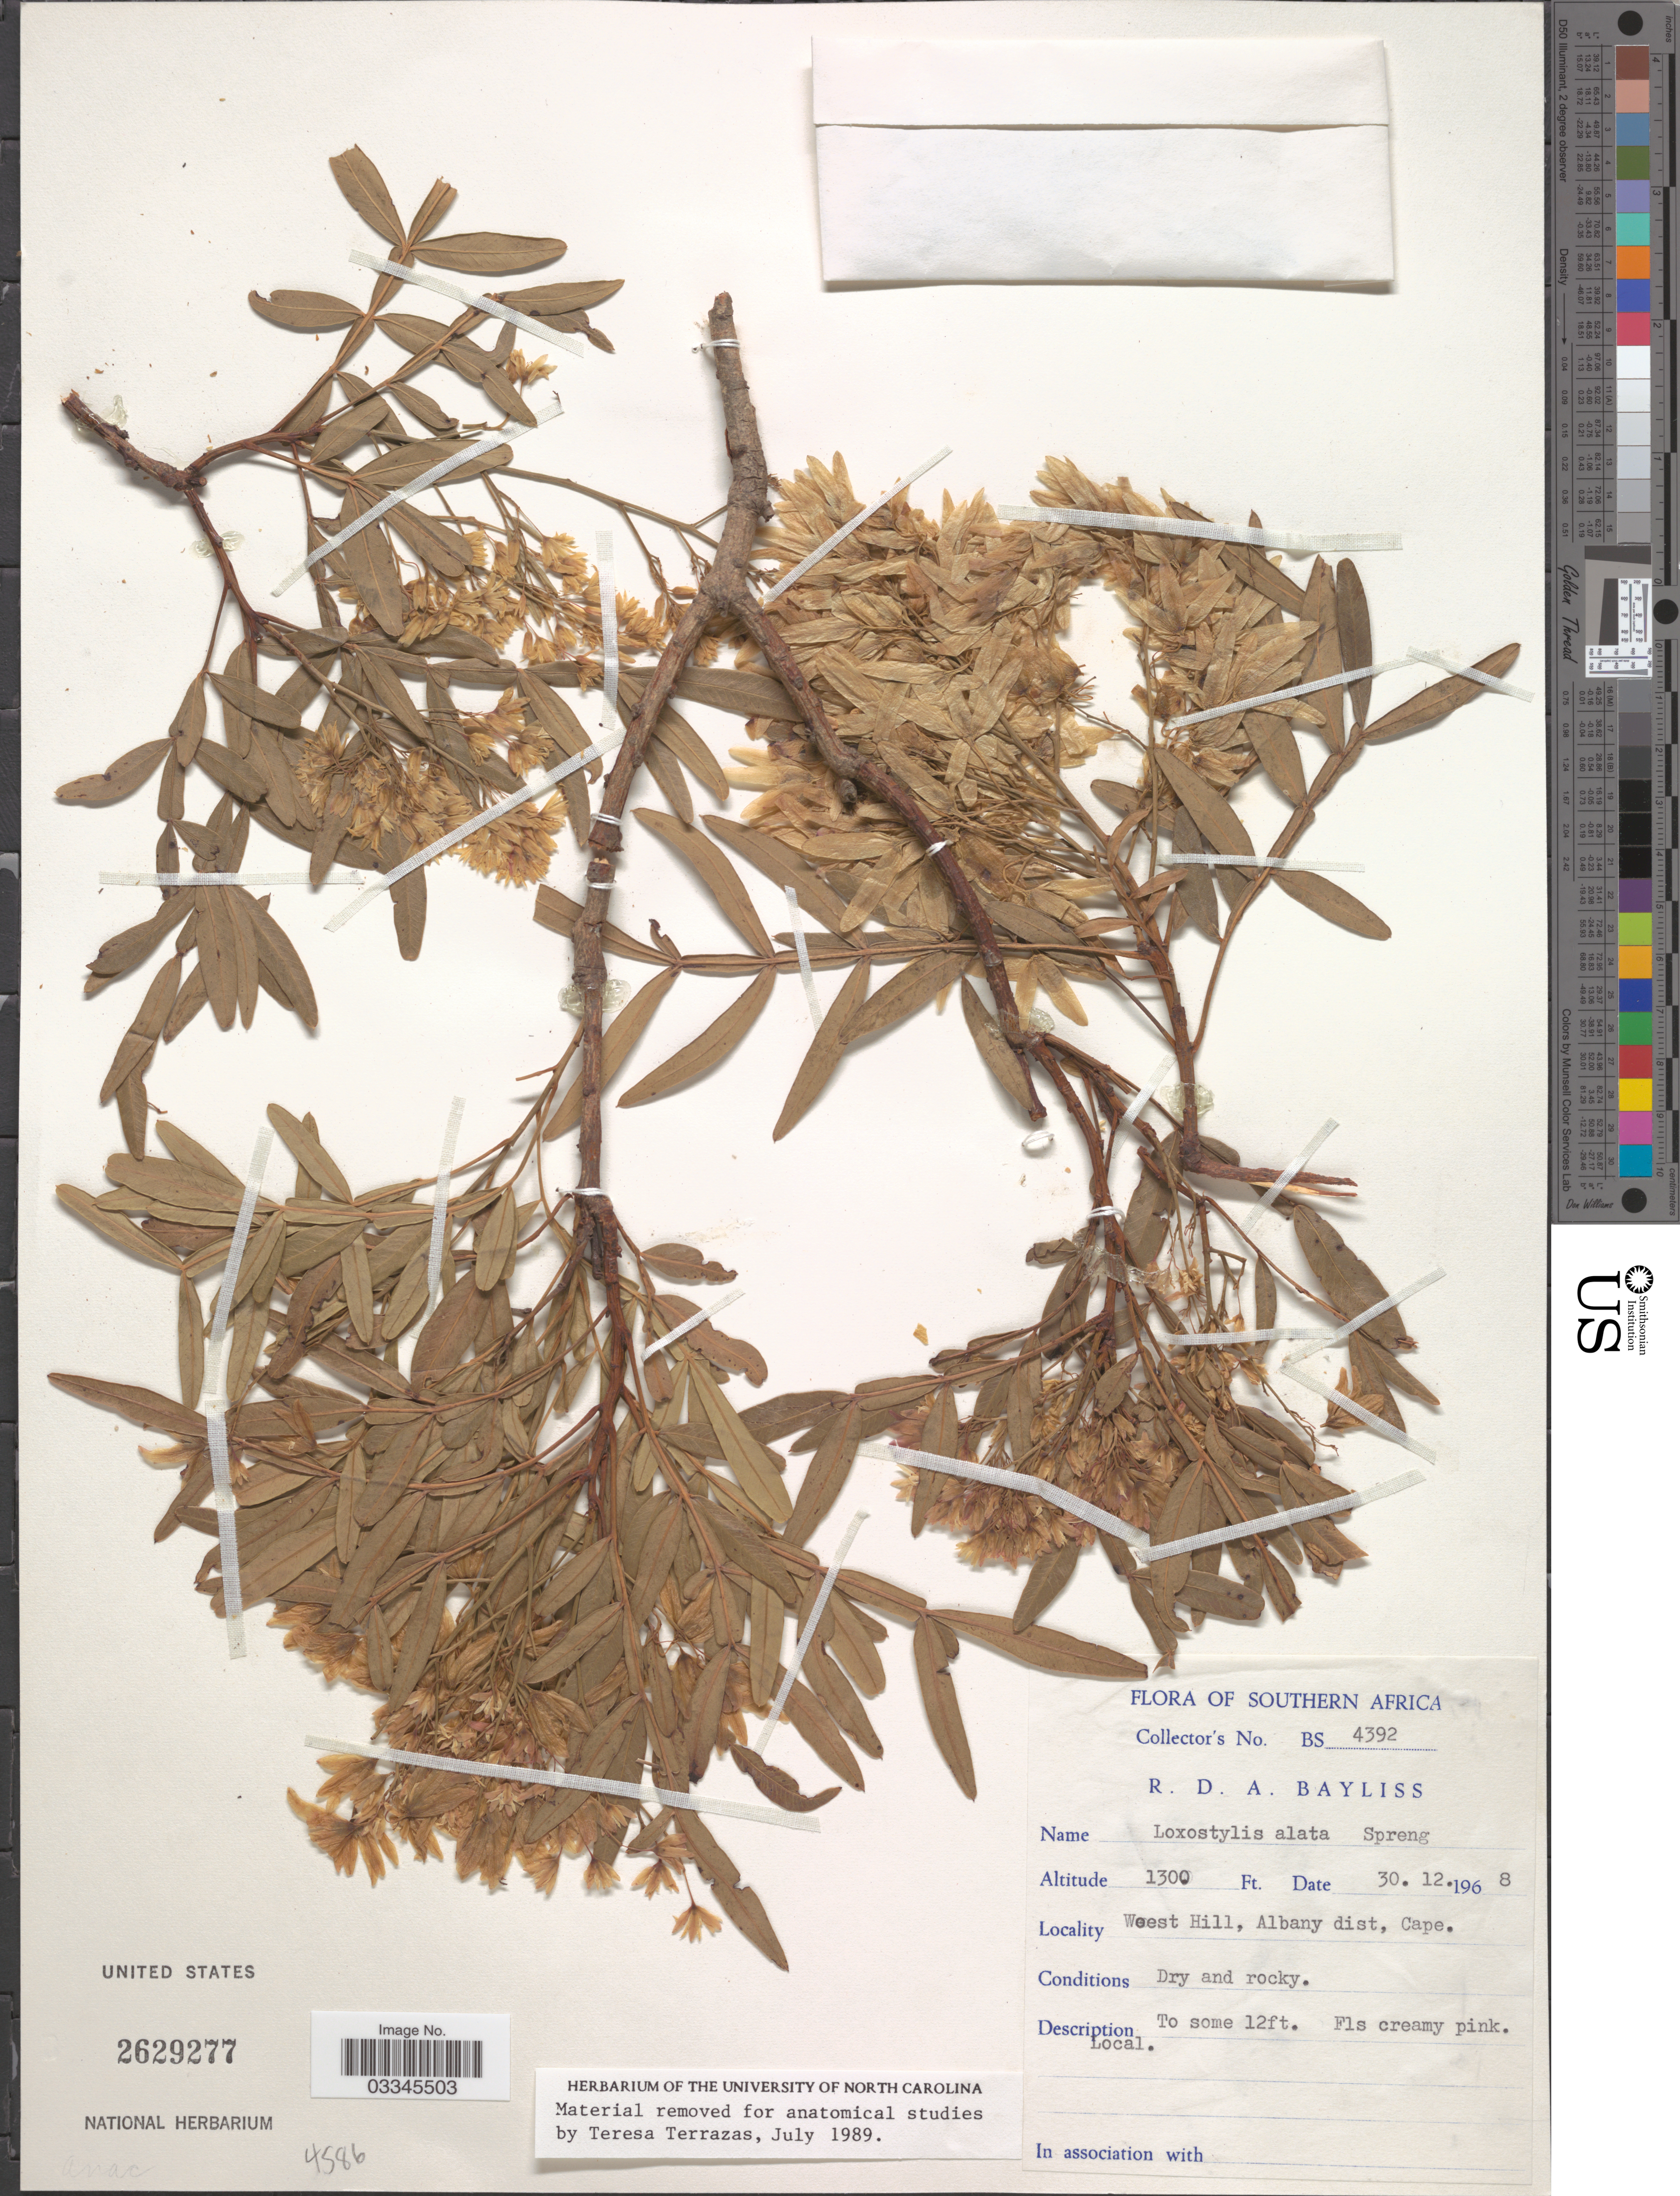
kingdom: Plantae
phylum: Tracheophyta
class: Magnoliopsida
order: Sapindales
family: Anacardiaceae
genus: Loxostylis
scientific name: Loxostylis alata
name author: A. Spreng. ex Rchb.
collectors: R. Bayliss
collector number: BS 4392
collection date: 1968-12-30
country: South Africa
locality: Southern Africa. West Hill, Albany dist, Cape.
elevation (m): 396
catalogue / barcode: US 2629277